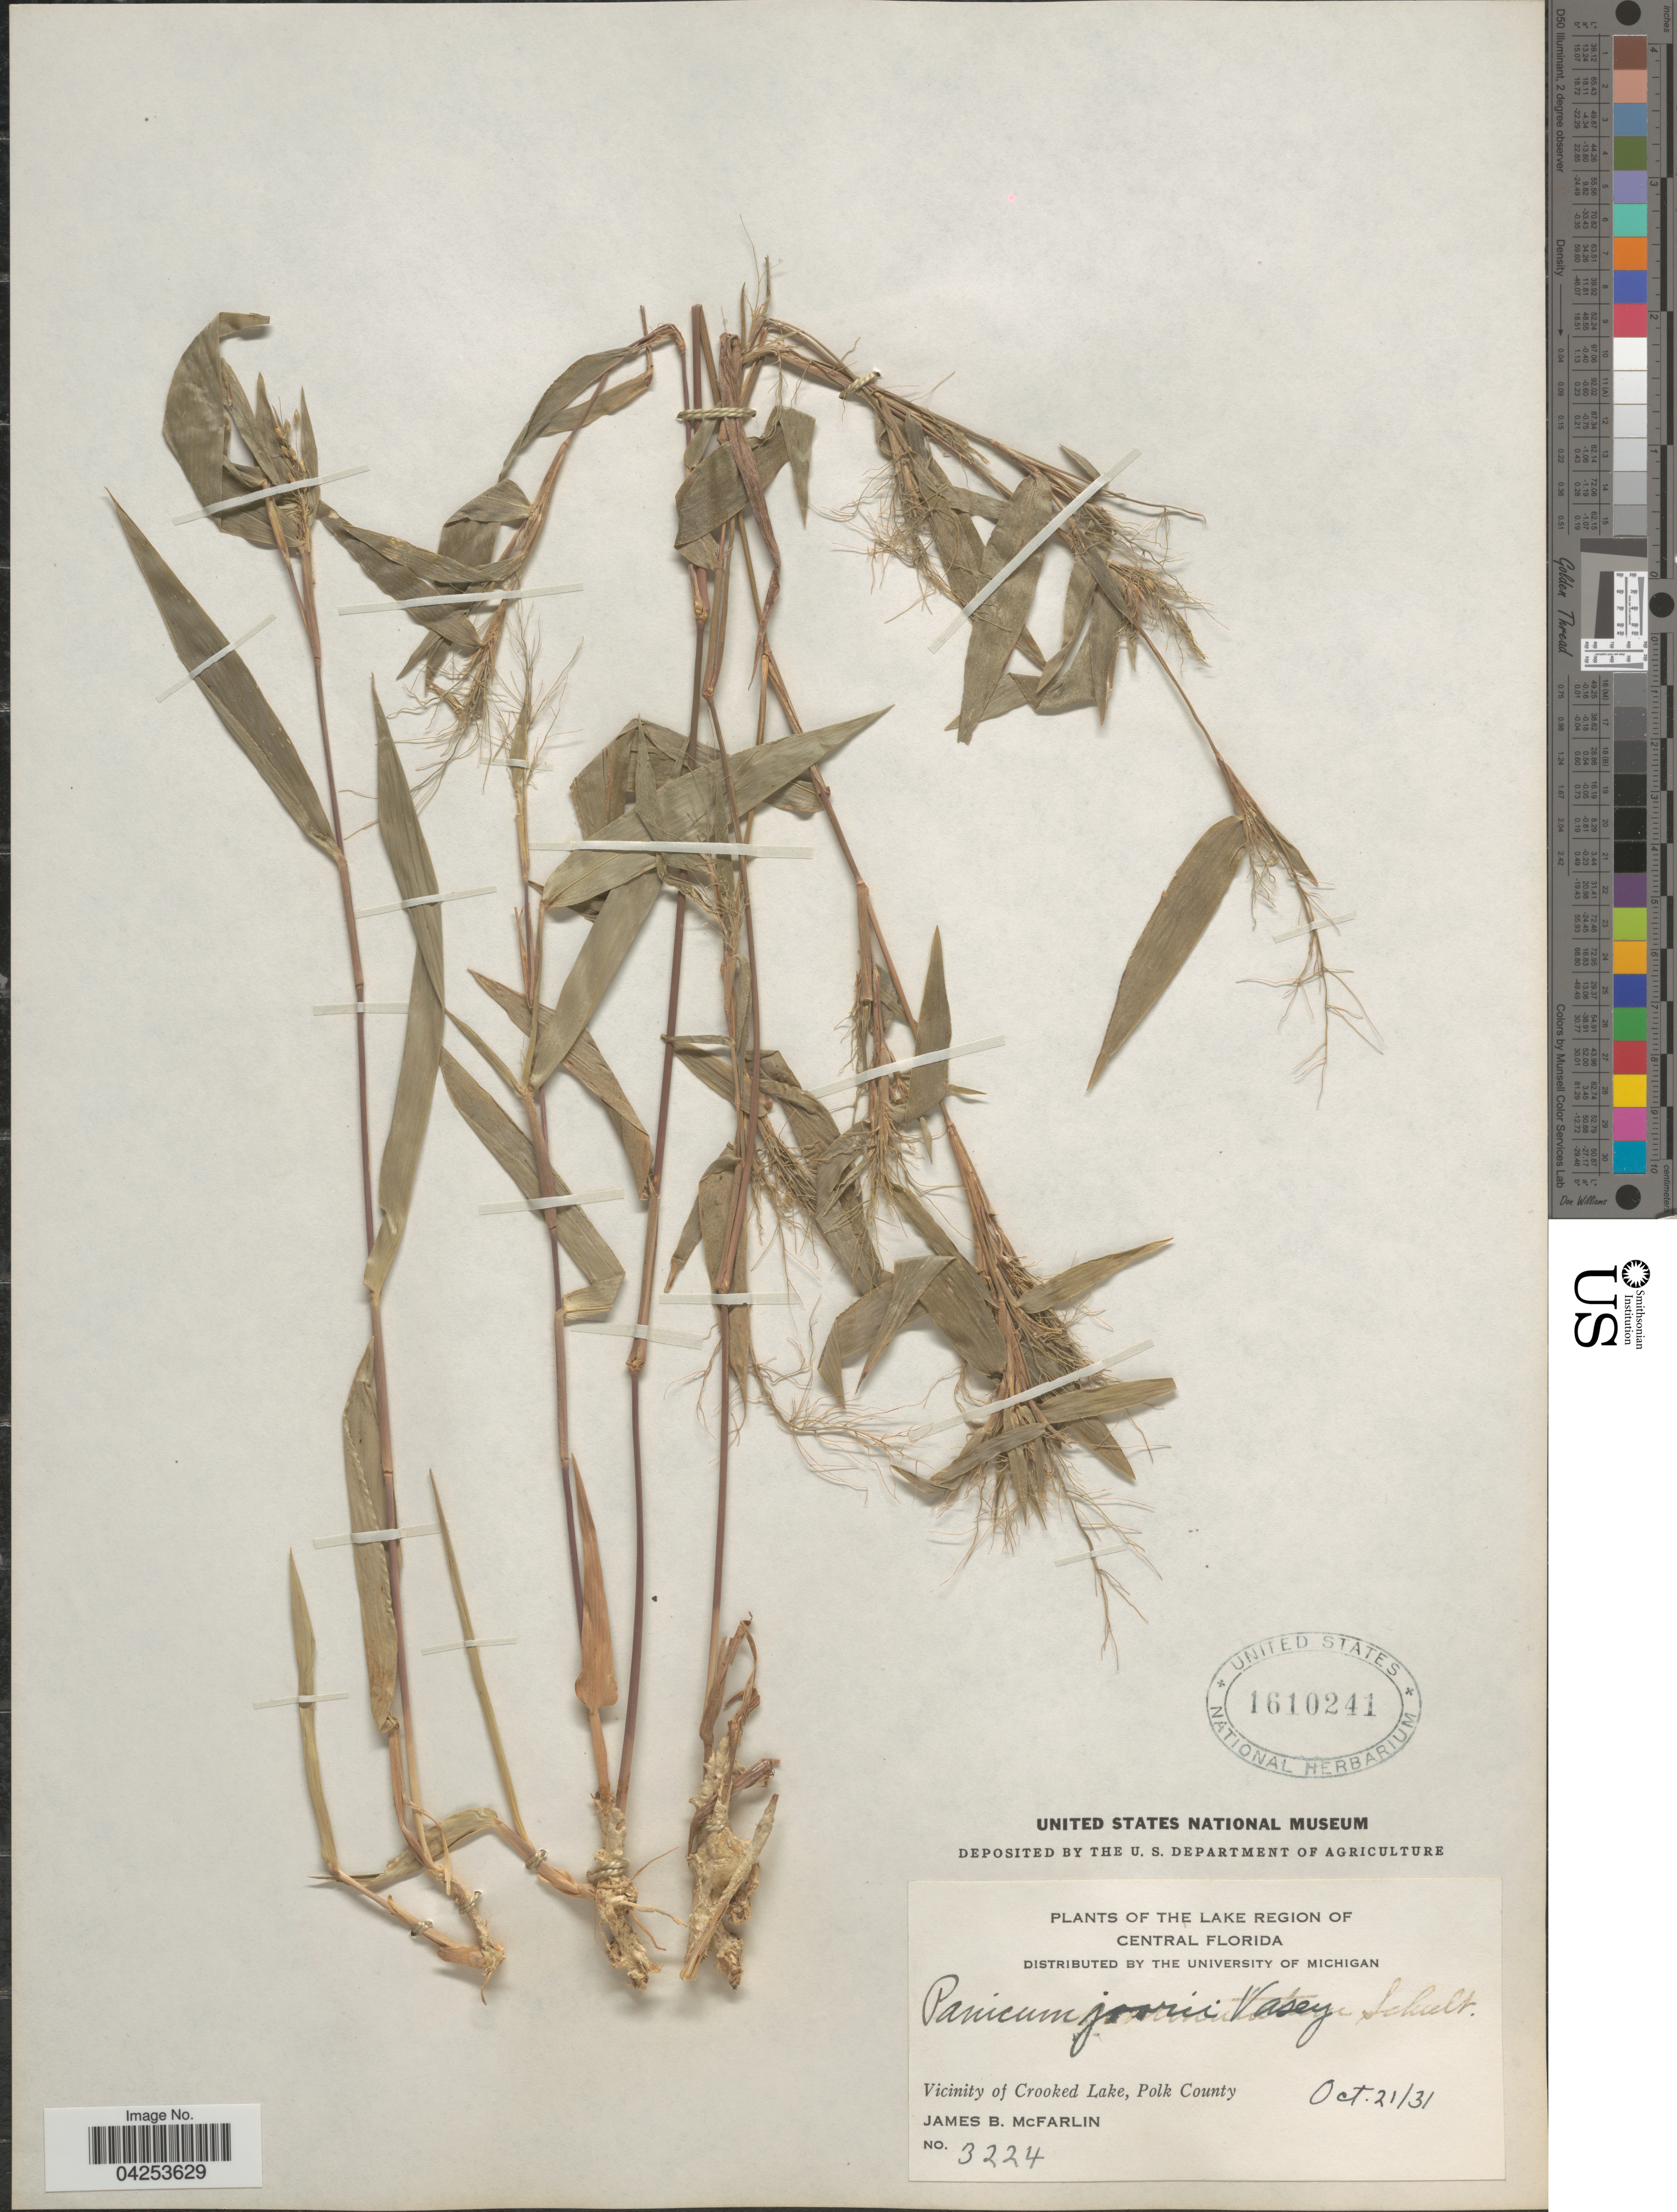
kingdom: Plantae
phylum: Tracheophyta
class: Liliopsida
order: Poales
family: Poaceae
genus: Dichanthelium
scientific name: Dichanthelium commutatum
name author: (Schult.) Gould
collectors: J. McFarlin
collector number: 3224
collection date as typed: Transcribed d/m/y: 21/10/31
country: United States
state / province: Florida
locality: Lake Region of Central Florida. Vicinity of Crooked Lake, Polk County.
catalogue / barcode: US 1610241